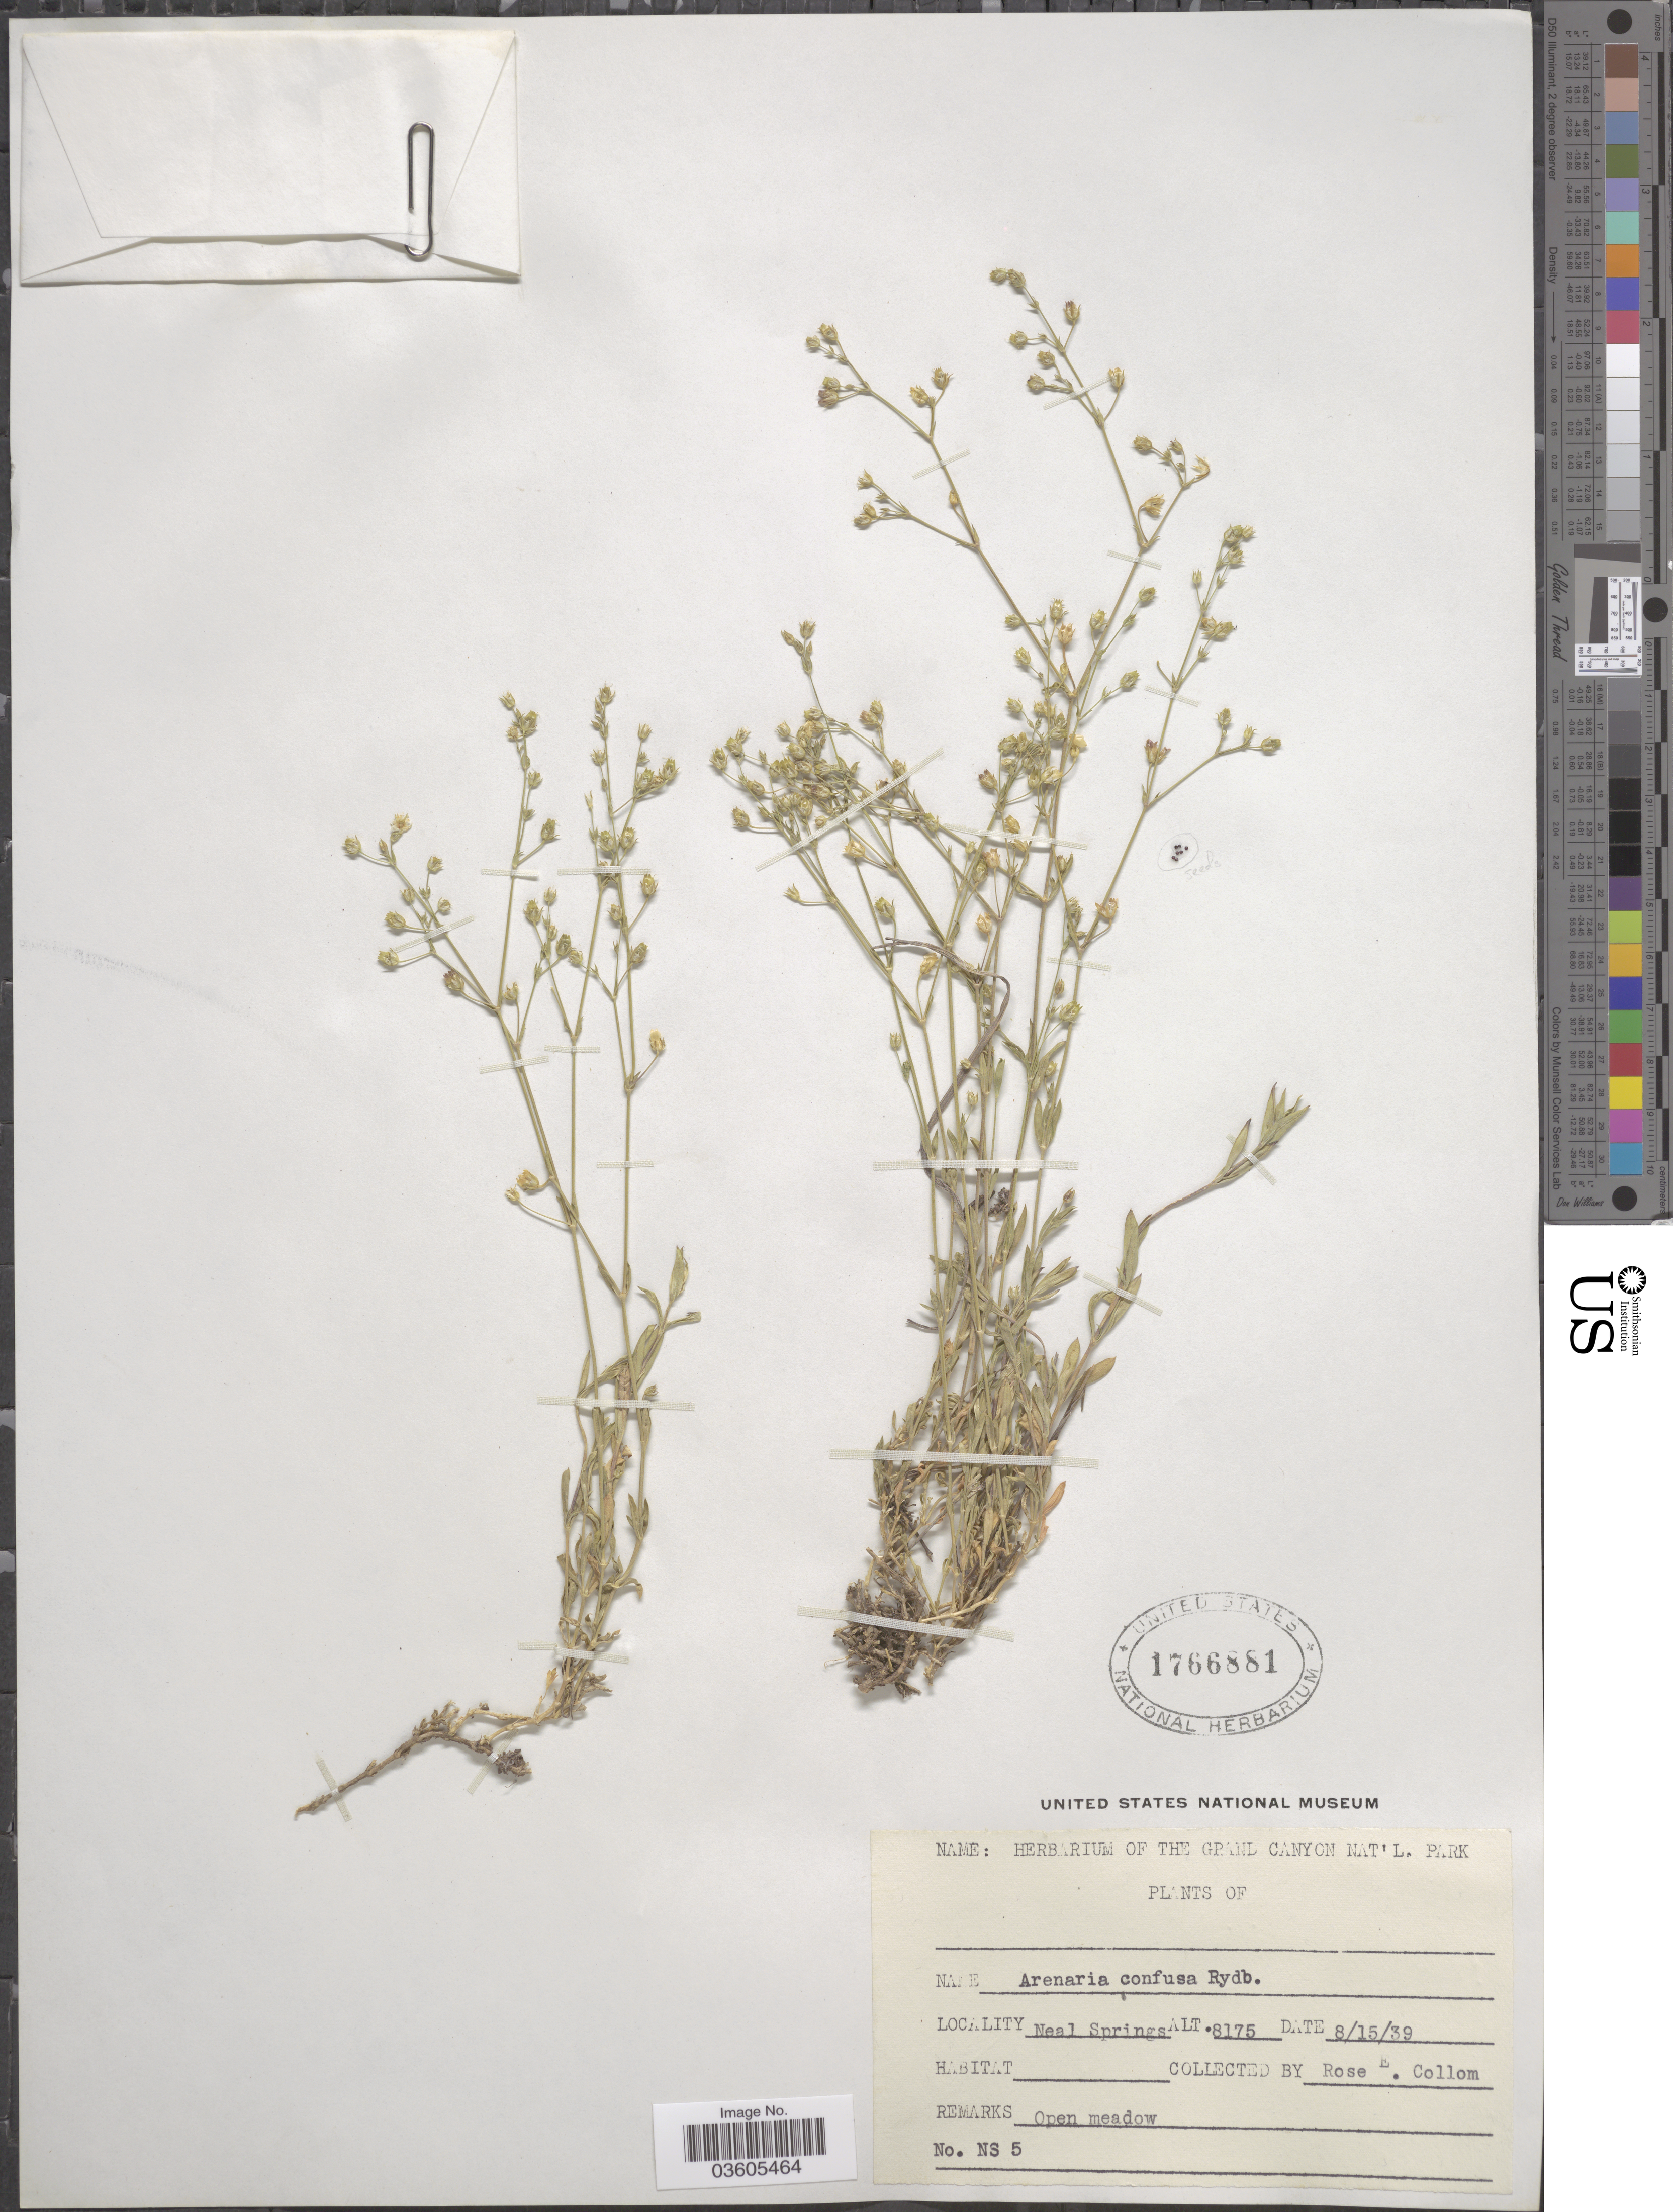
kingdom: Plantae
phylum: Tracheophyta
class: Magnoliopsida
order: Caryophyllales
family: Caryophyllaceae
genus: Arenaria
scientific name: Arenaria confusa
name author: Rydb.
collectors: R. E. Collom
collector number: NS5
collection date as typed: Transcribed d/m/y: 15/8/39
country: United States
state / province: Arizona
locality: Neal Springs.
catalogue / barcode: US 1766881